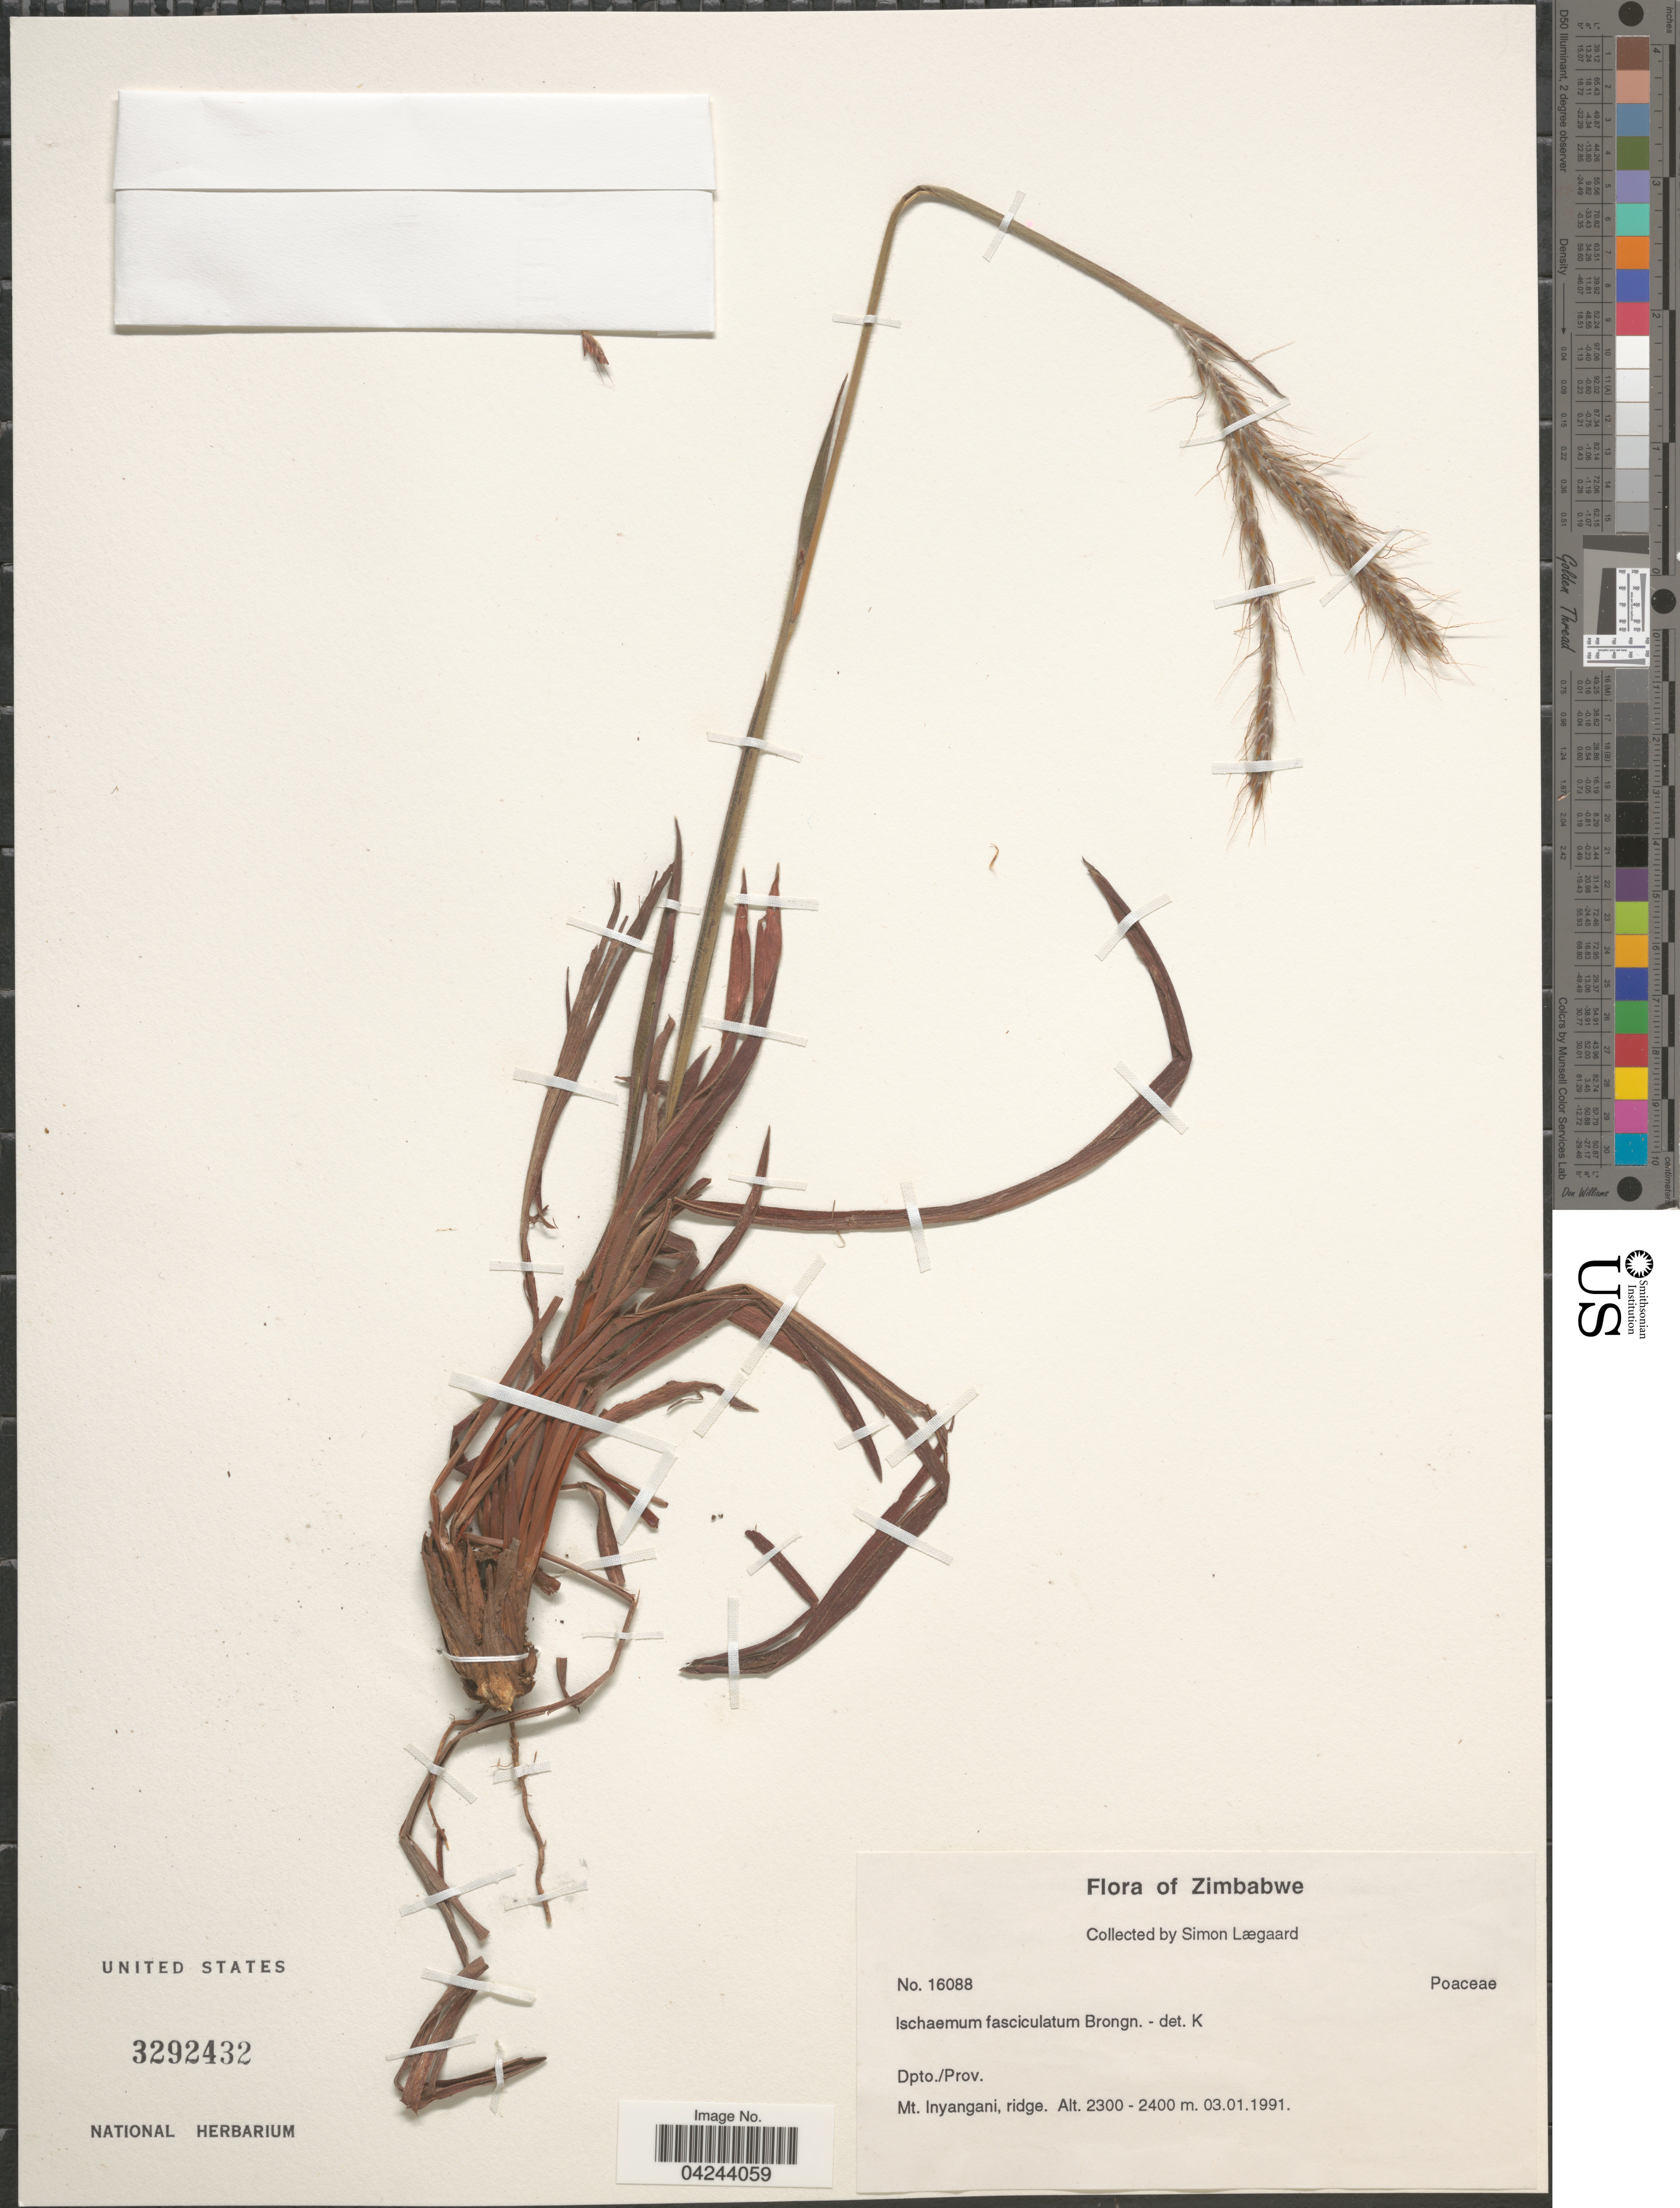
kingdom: Plantae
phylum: Tracheophyta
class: Liliopsida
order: Poales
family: Poaceae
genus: Ischaemum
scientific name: Ischaemum polystachyum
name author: J. Presl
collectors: S. Lægaard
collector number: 16088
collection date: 1991-01-03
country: Zimbabwe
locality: Mt. Inyangani, ridge.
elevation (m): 2300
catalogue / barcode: US 3292432